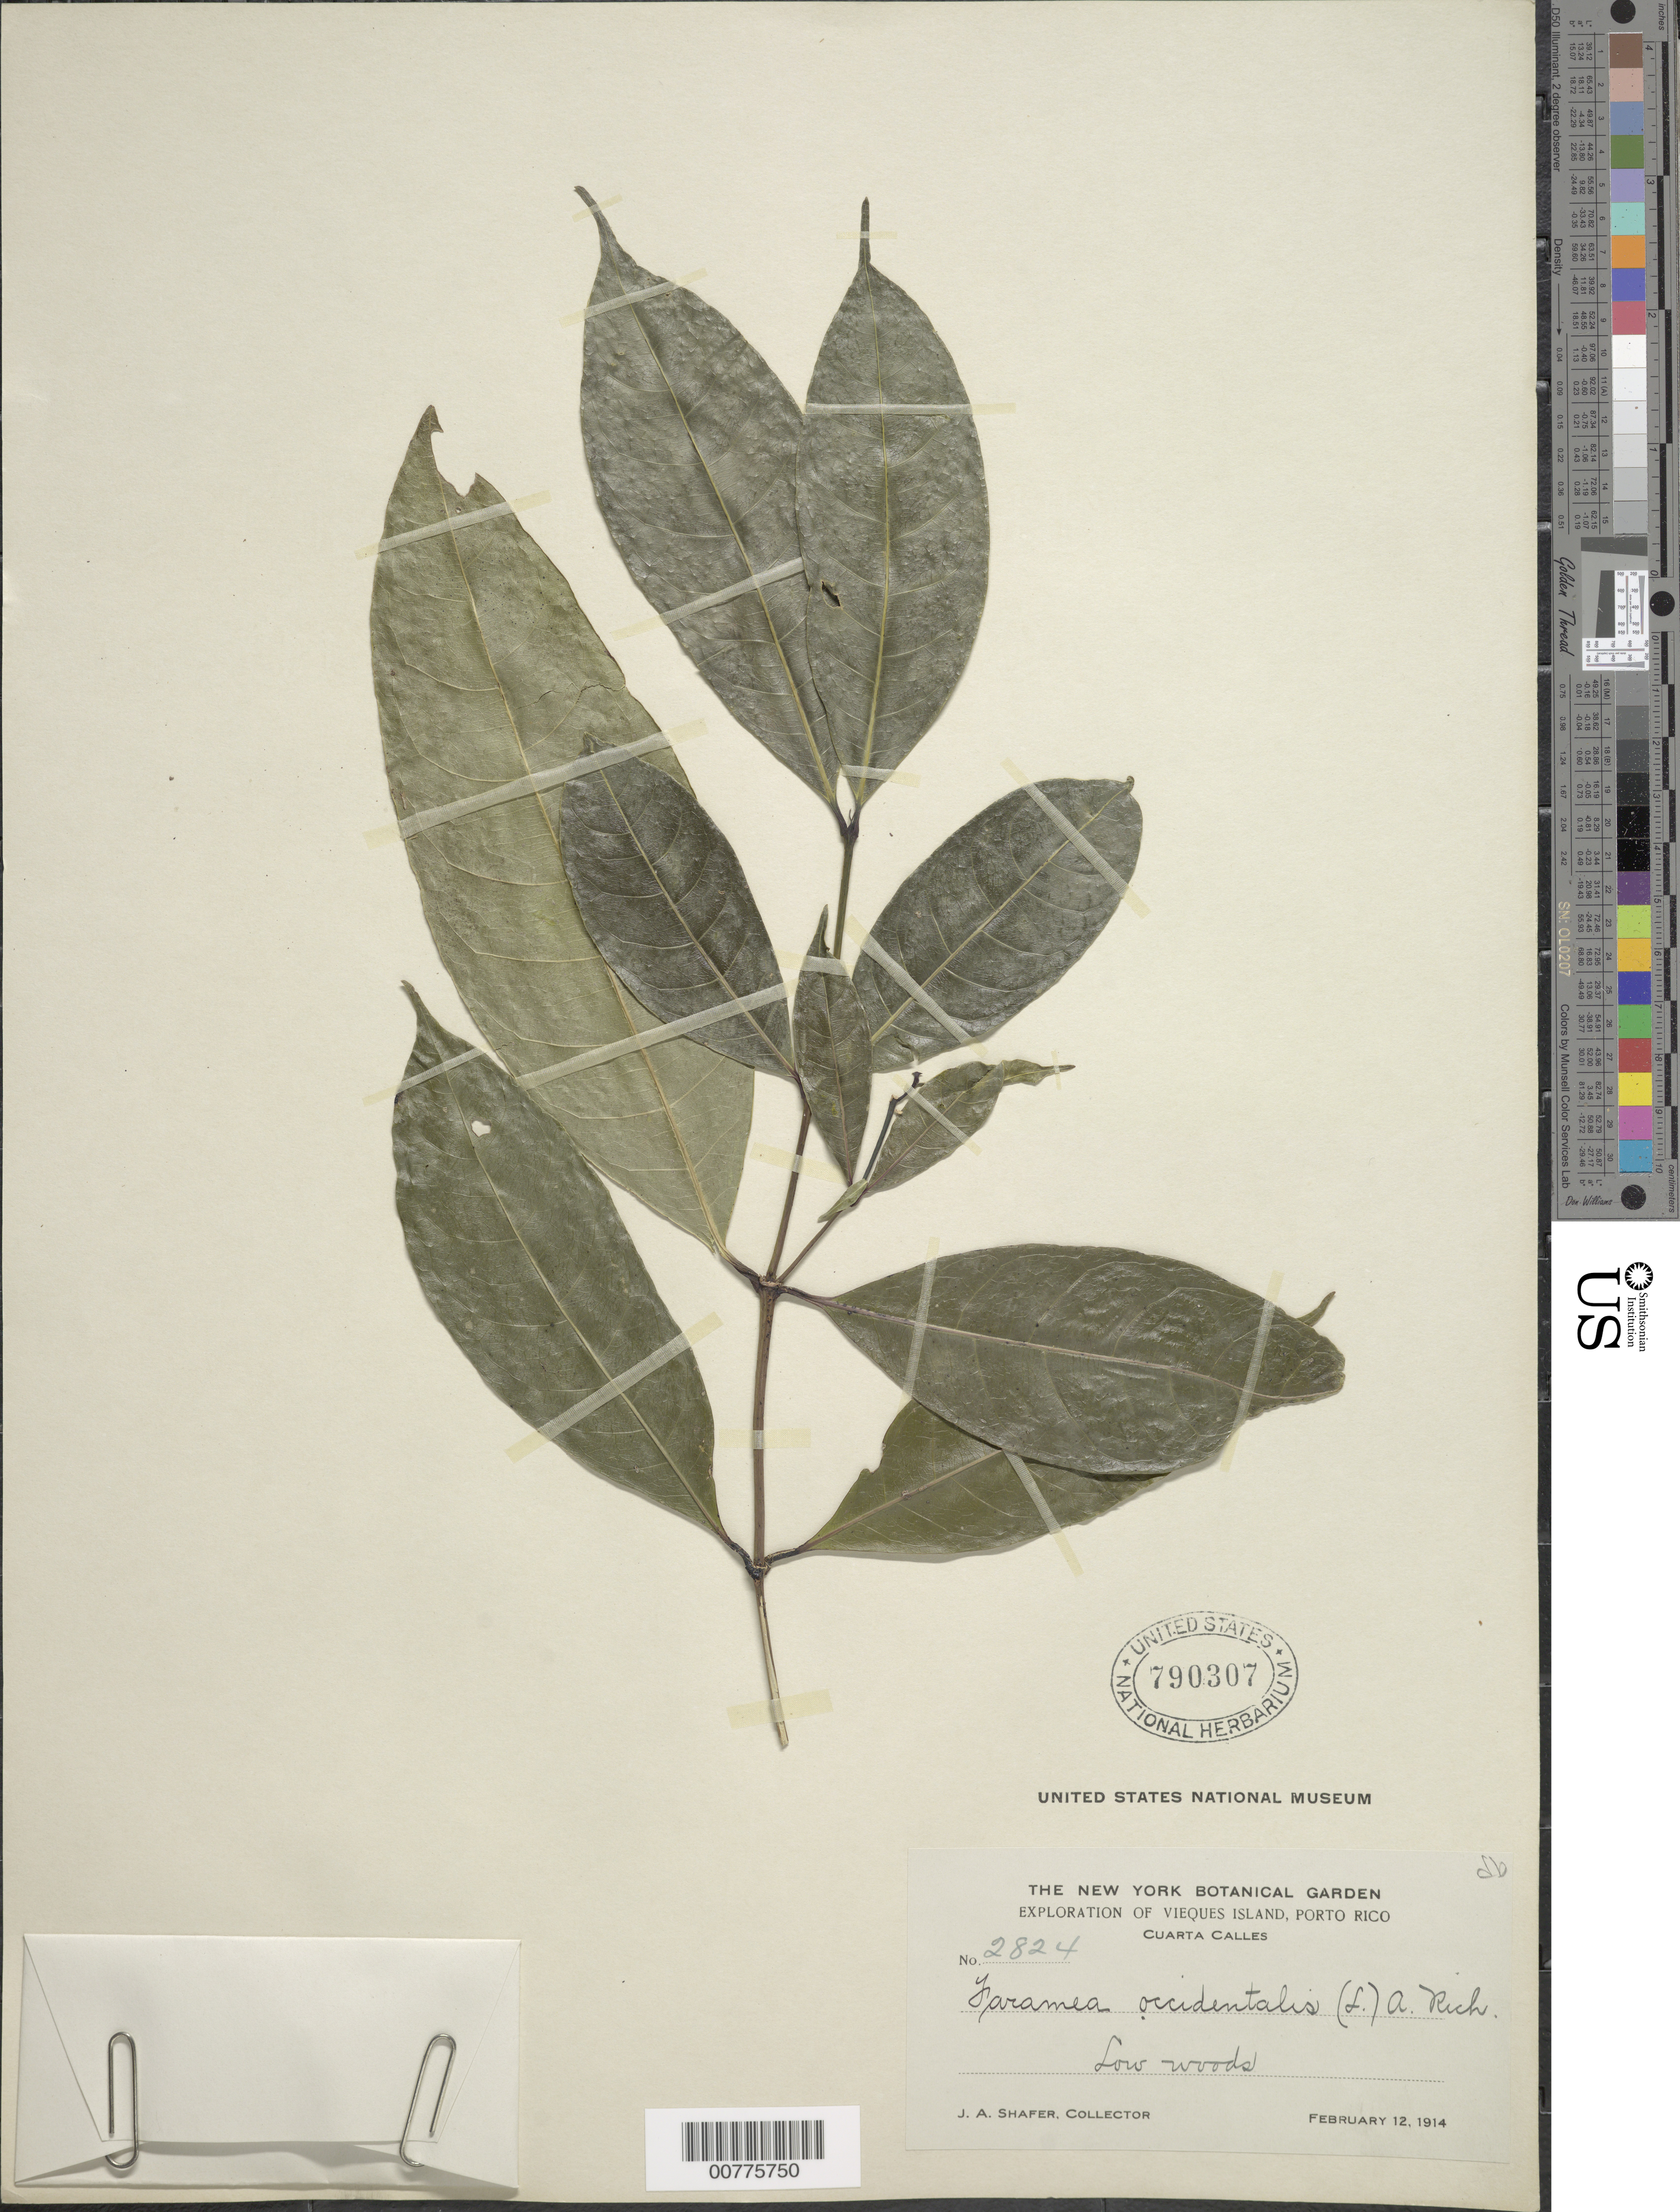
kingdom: Plantae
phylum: Tracheophyta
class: Magnoliopsida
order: Gentianales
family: Rubiaceae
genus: Faramea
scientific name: Faramea occidentalis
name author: (L.) A. Rich.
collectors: J. A. Shafer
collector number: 2824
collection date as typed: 12 Feb 1914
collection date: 1914-02-12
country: Puerto Rico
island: Vieques I.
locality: Cuarta Calles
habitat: Low woods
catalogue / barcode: US 790307